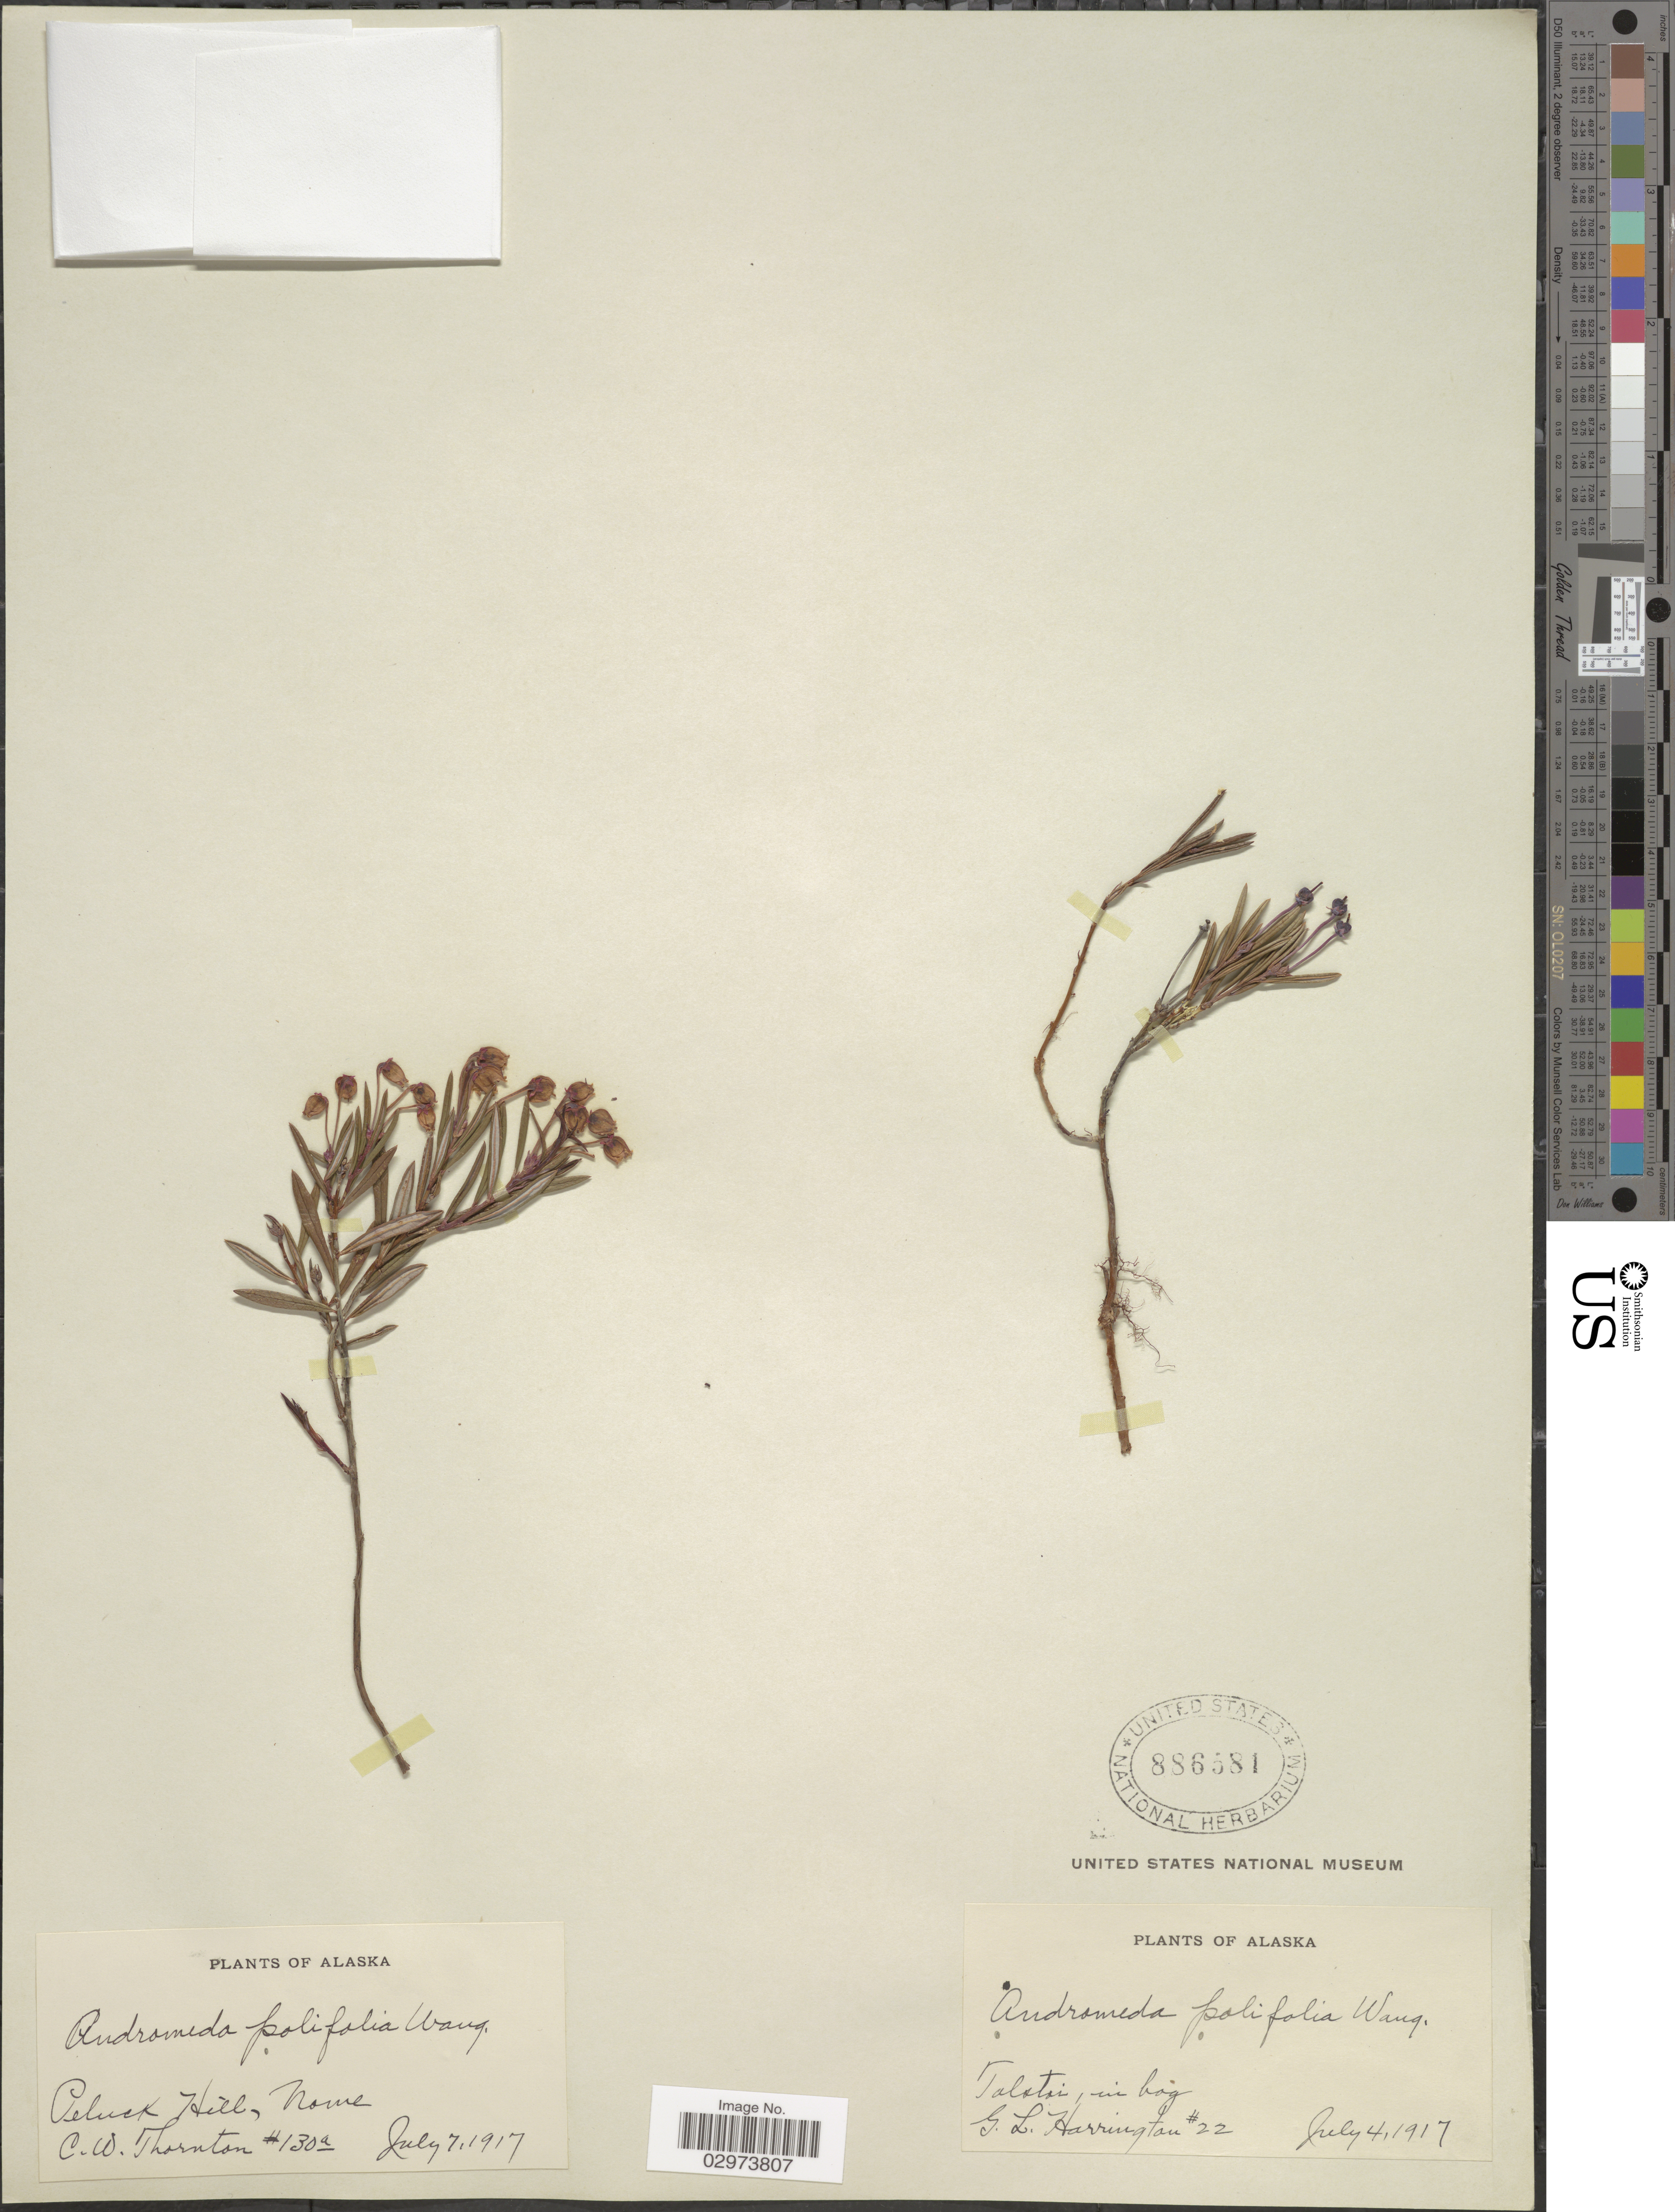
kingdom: Plantae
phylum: Tracheophyta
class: Magnoliopsida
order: Ericales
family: Ericaceae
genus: Andromeda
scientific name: Andromeda polifolia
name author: L.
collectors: C. Thornton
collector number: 130a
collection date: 1917-07-07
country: United States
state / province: Alaska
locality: Peluck Hill, Nome.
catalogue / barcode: US 886581-2